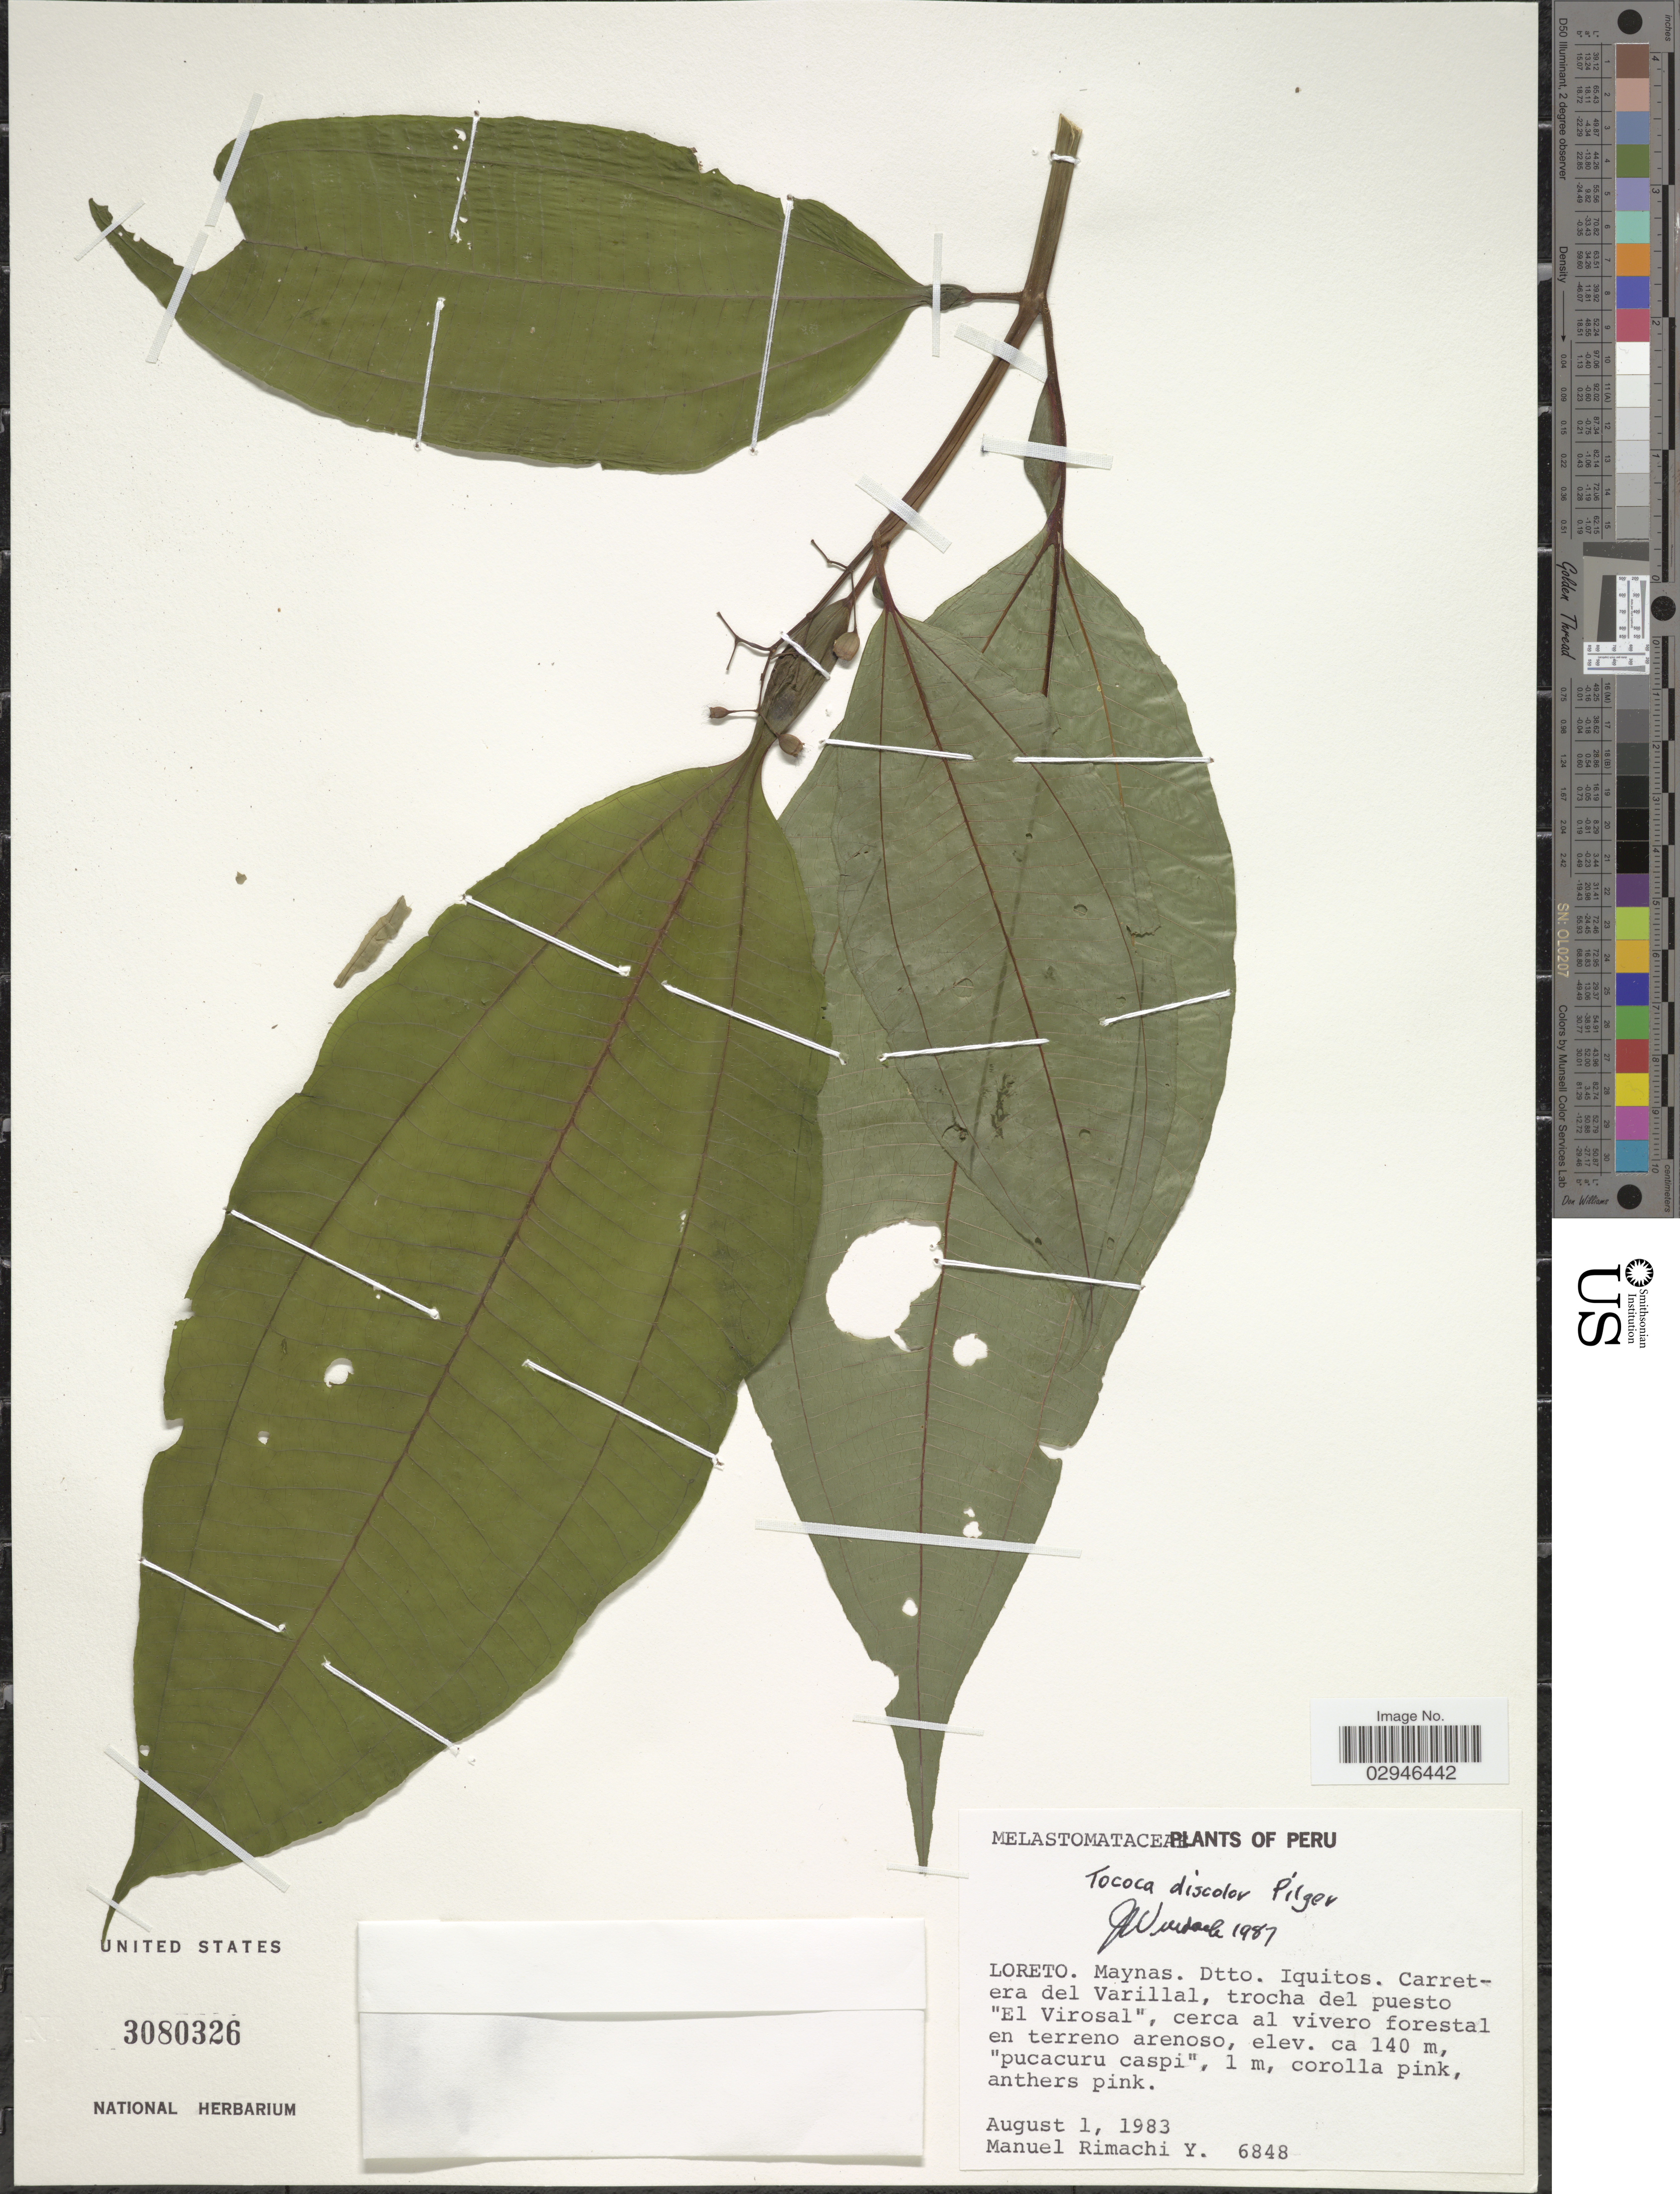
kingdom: Plantae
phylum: Tracheophyta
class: Magnoliopsida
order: Myrtales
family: Melastomataceae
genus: Tococa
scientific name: Tococa discolor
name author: Pilg.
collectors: M. Rimachi Y.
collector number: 6848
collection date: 1983-08-01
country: Peru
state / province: Loreto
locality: Maynas, Dtto. Iquitos, Carretera del Varillal, trocha del puesto "El Virosal", cerca al vivero forestal en terreno arenoso.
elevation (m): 140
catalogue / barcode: US 3080326